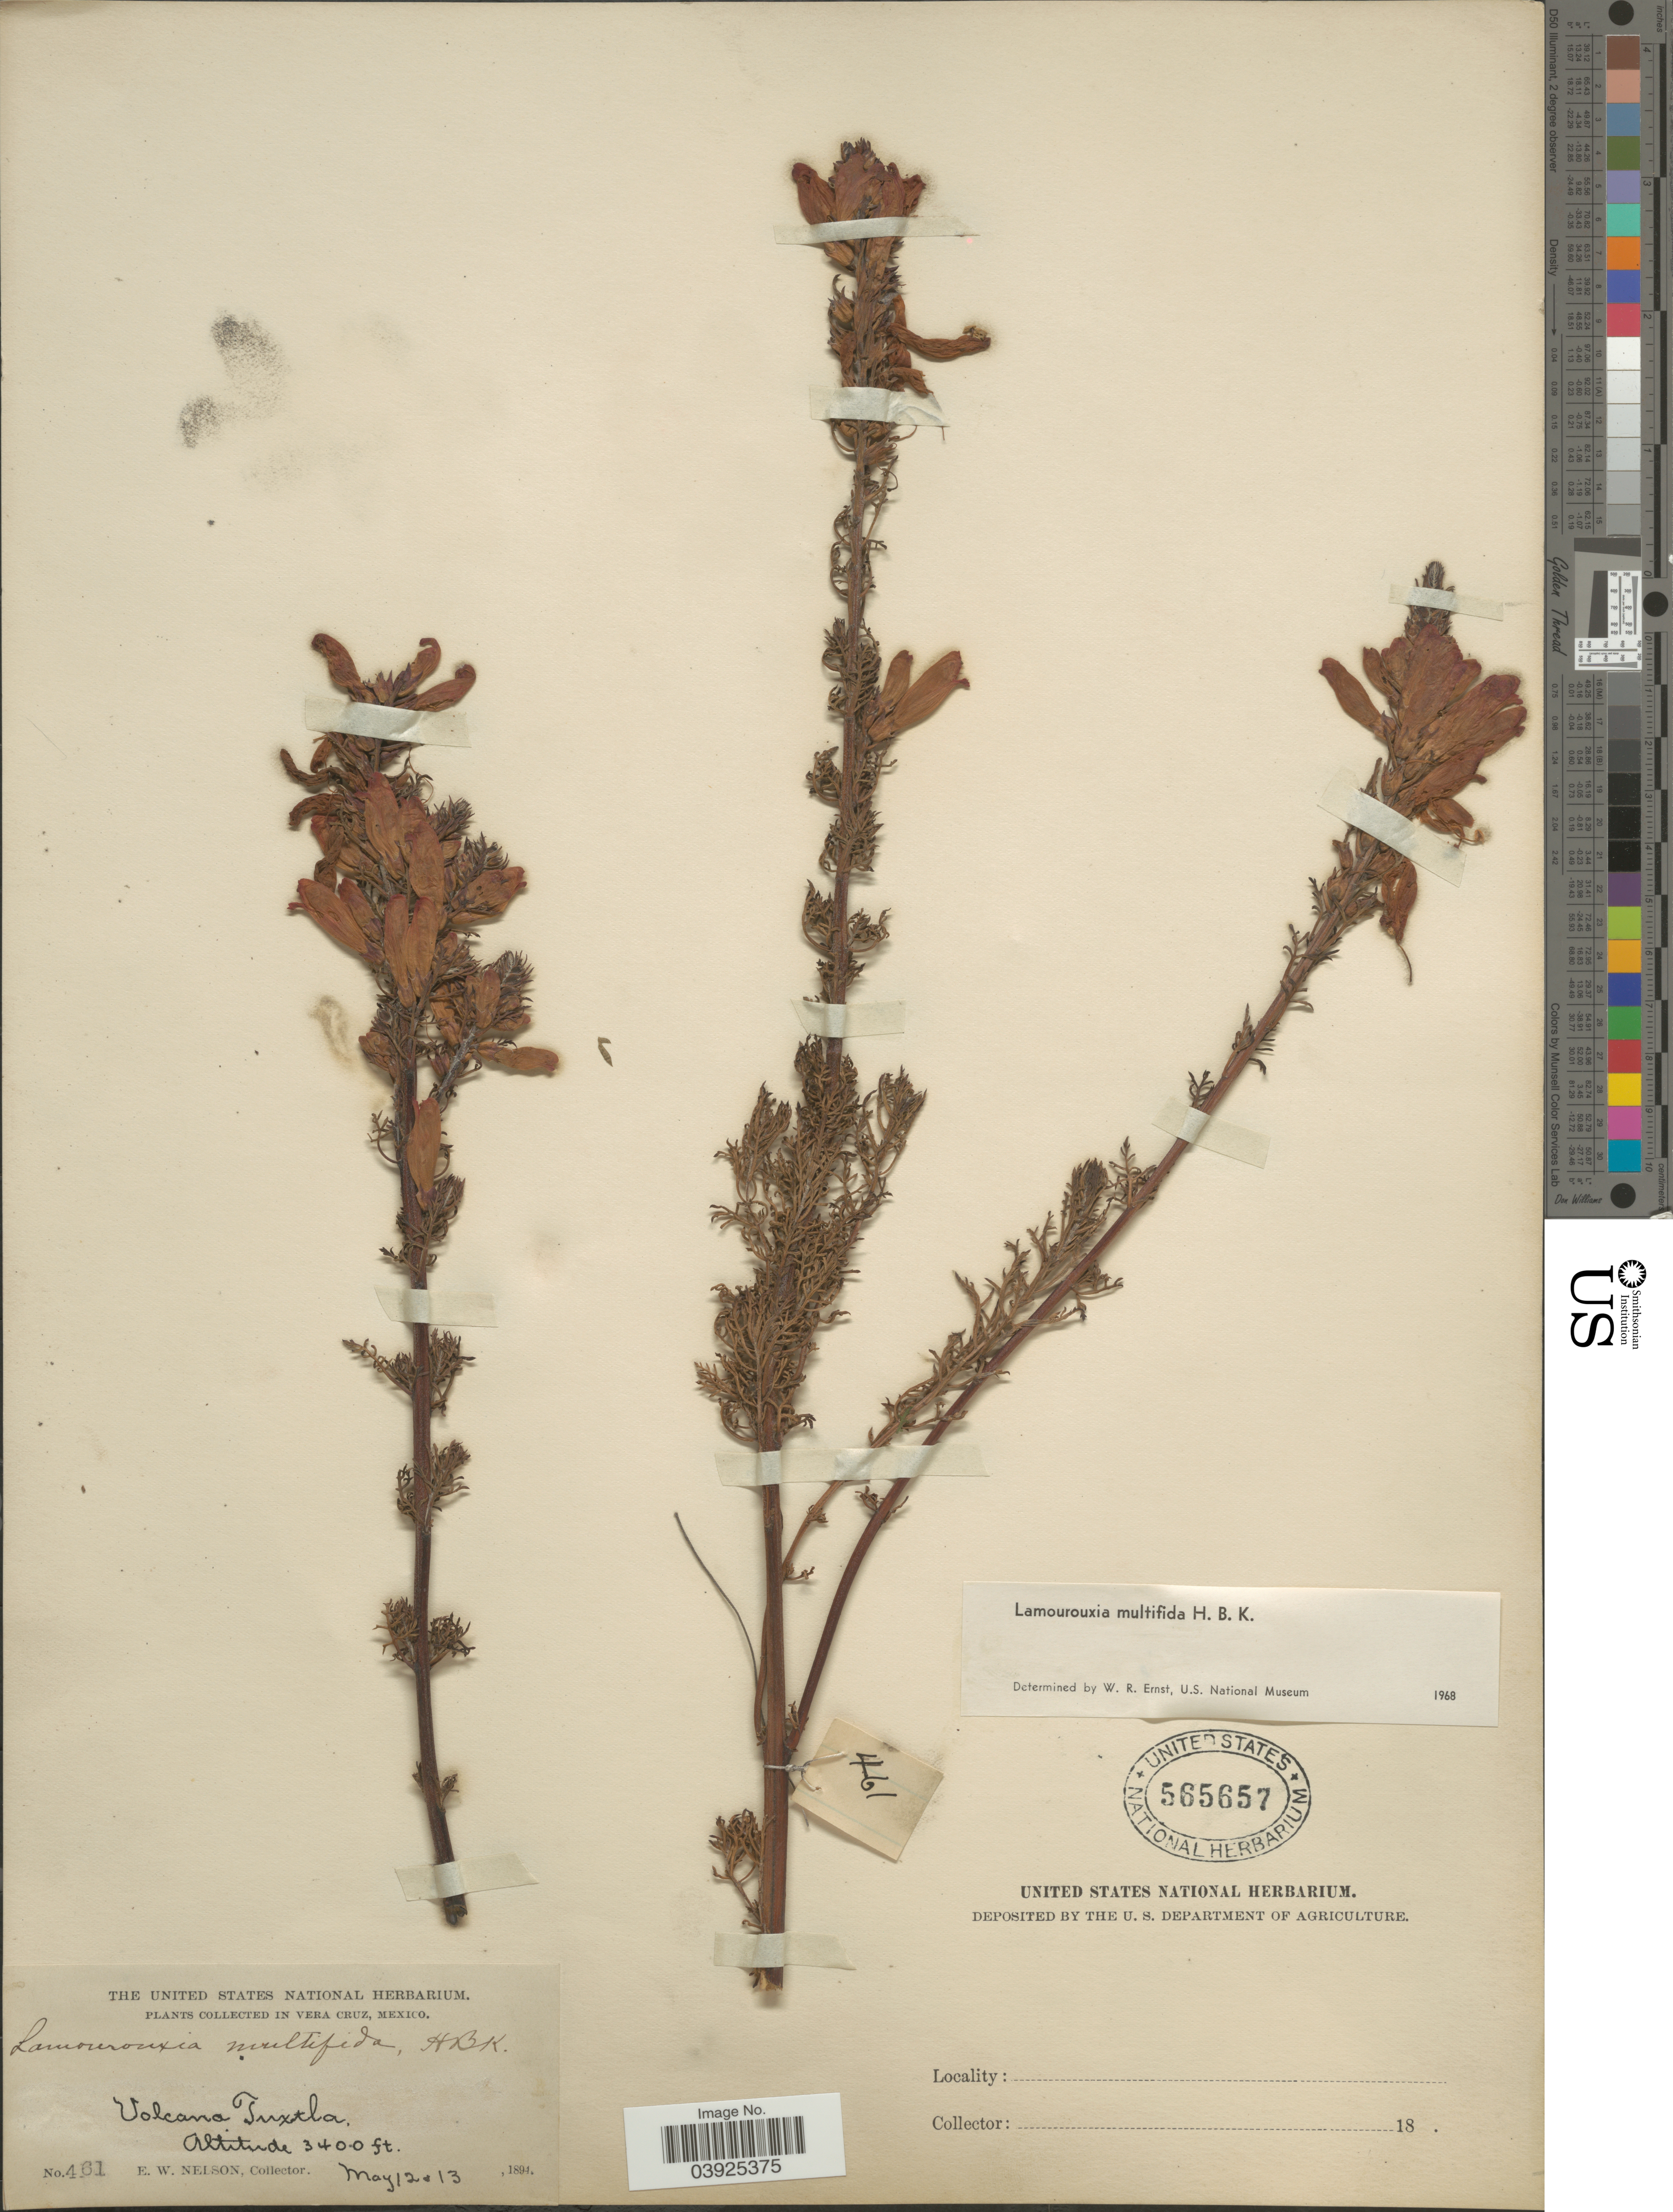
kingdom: Plantae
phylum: Tracheophyta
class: Magnoliopsida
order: Lamiales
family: Orobanchaceae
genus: Lamourouxia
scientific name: Lamourouxia multifida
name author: Kunth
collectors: E. W. Nelson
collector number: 461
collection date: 1894-05-12/1894-05-13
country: Mexico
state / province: Veracruz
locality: In Vera Cruz. Volcano Tuxtla.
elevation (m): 1036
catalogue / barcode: US 565657